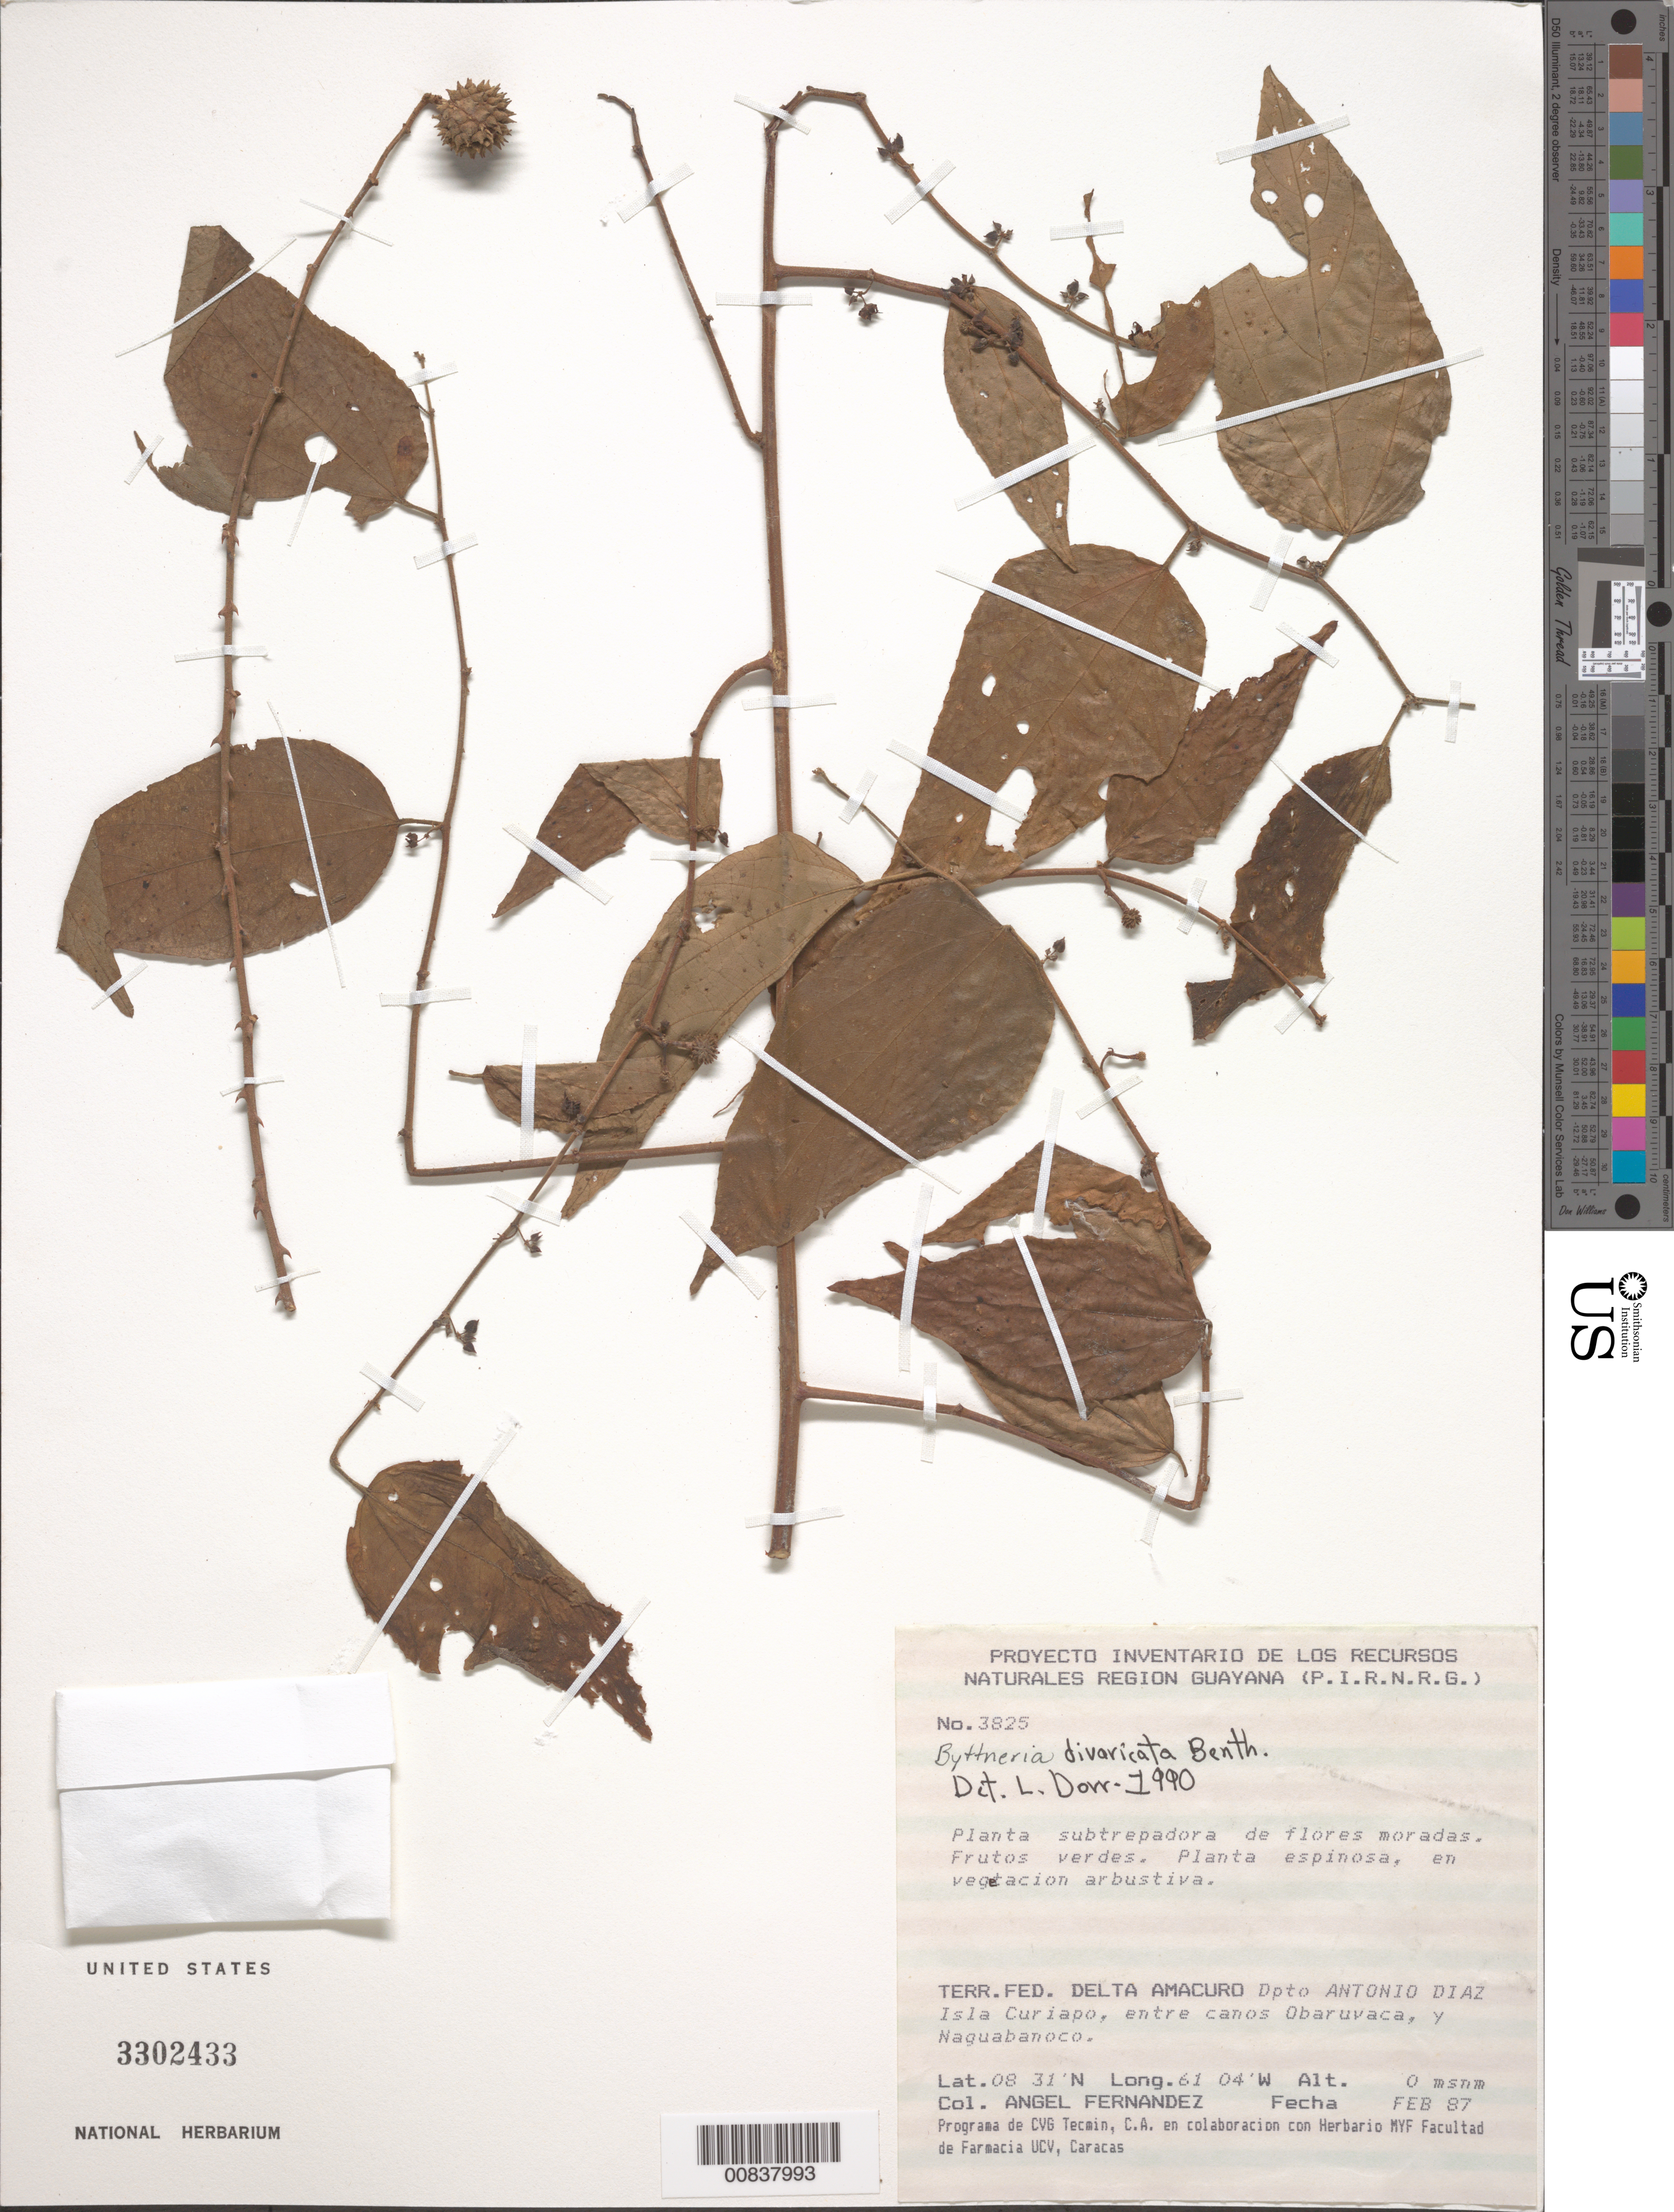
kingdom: Plantae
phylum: Tracheophyta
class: Magnoliopsida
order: Malvales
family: Malvaceae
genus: Byttneria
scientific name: Byttneria divaricata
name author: Benth.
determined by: Dorr, L. J., (BOT), Smithsonian Institution - National Museum of Natural History (UNITED STATES)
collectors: A. Fernández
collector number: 3825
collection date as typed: Feb-87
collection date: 1987-02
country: Venezuela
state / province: Delta Amacuro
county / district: Antonio Díaz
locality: Isla Curiapo, entre caños Obaruvaca y Naguabanoco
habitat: Vegetación arbustiva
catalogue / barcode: US 3302433